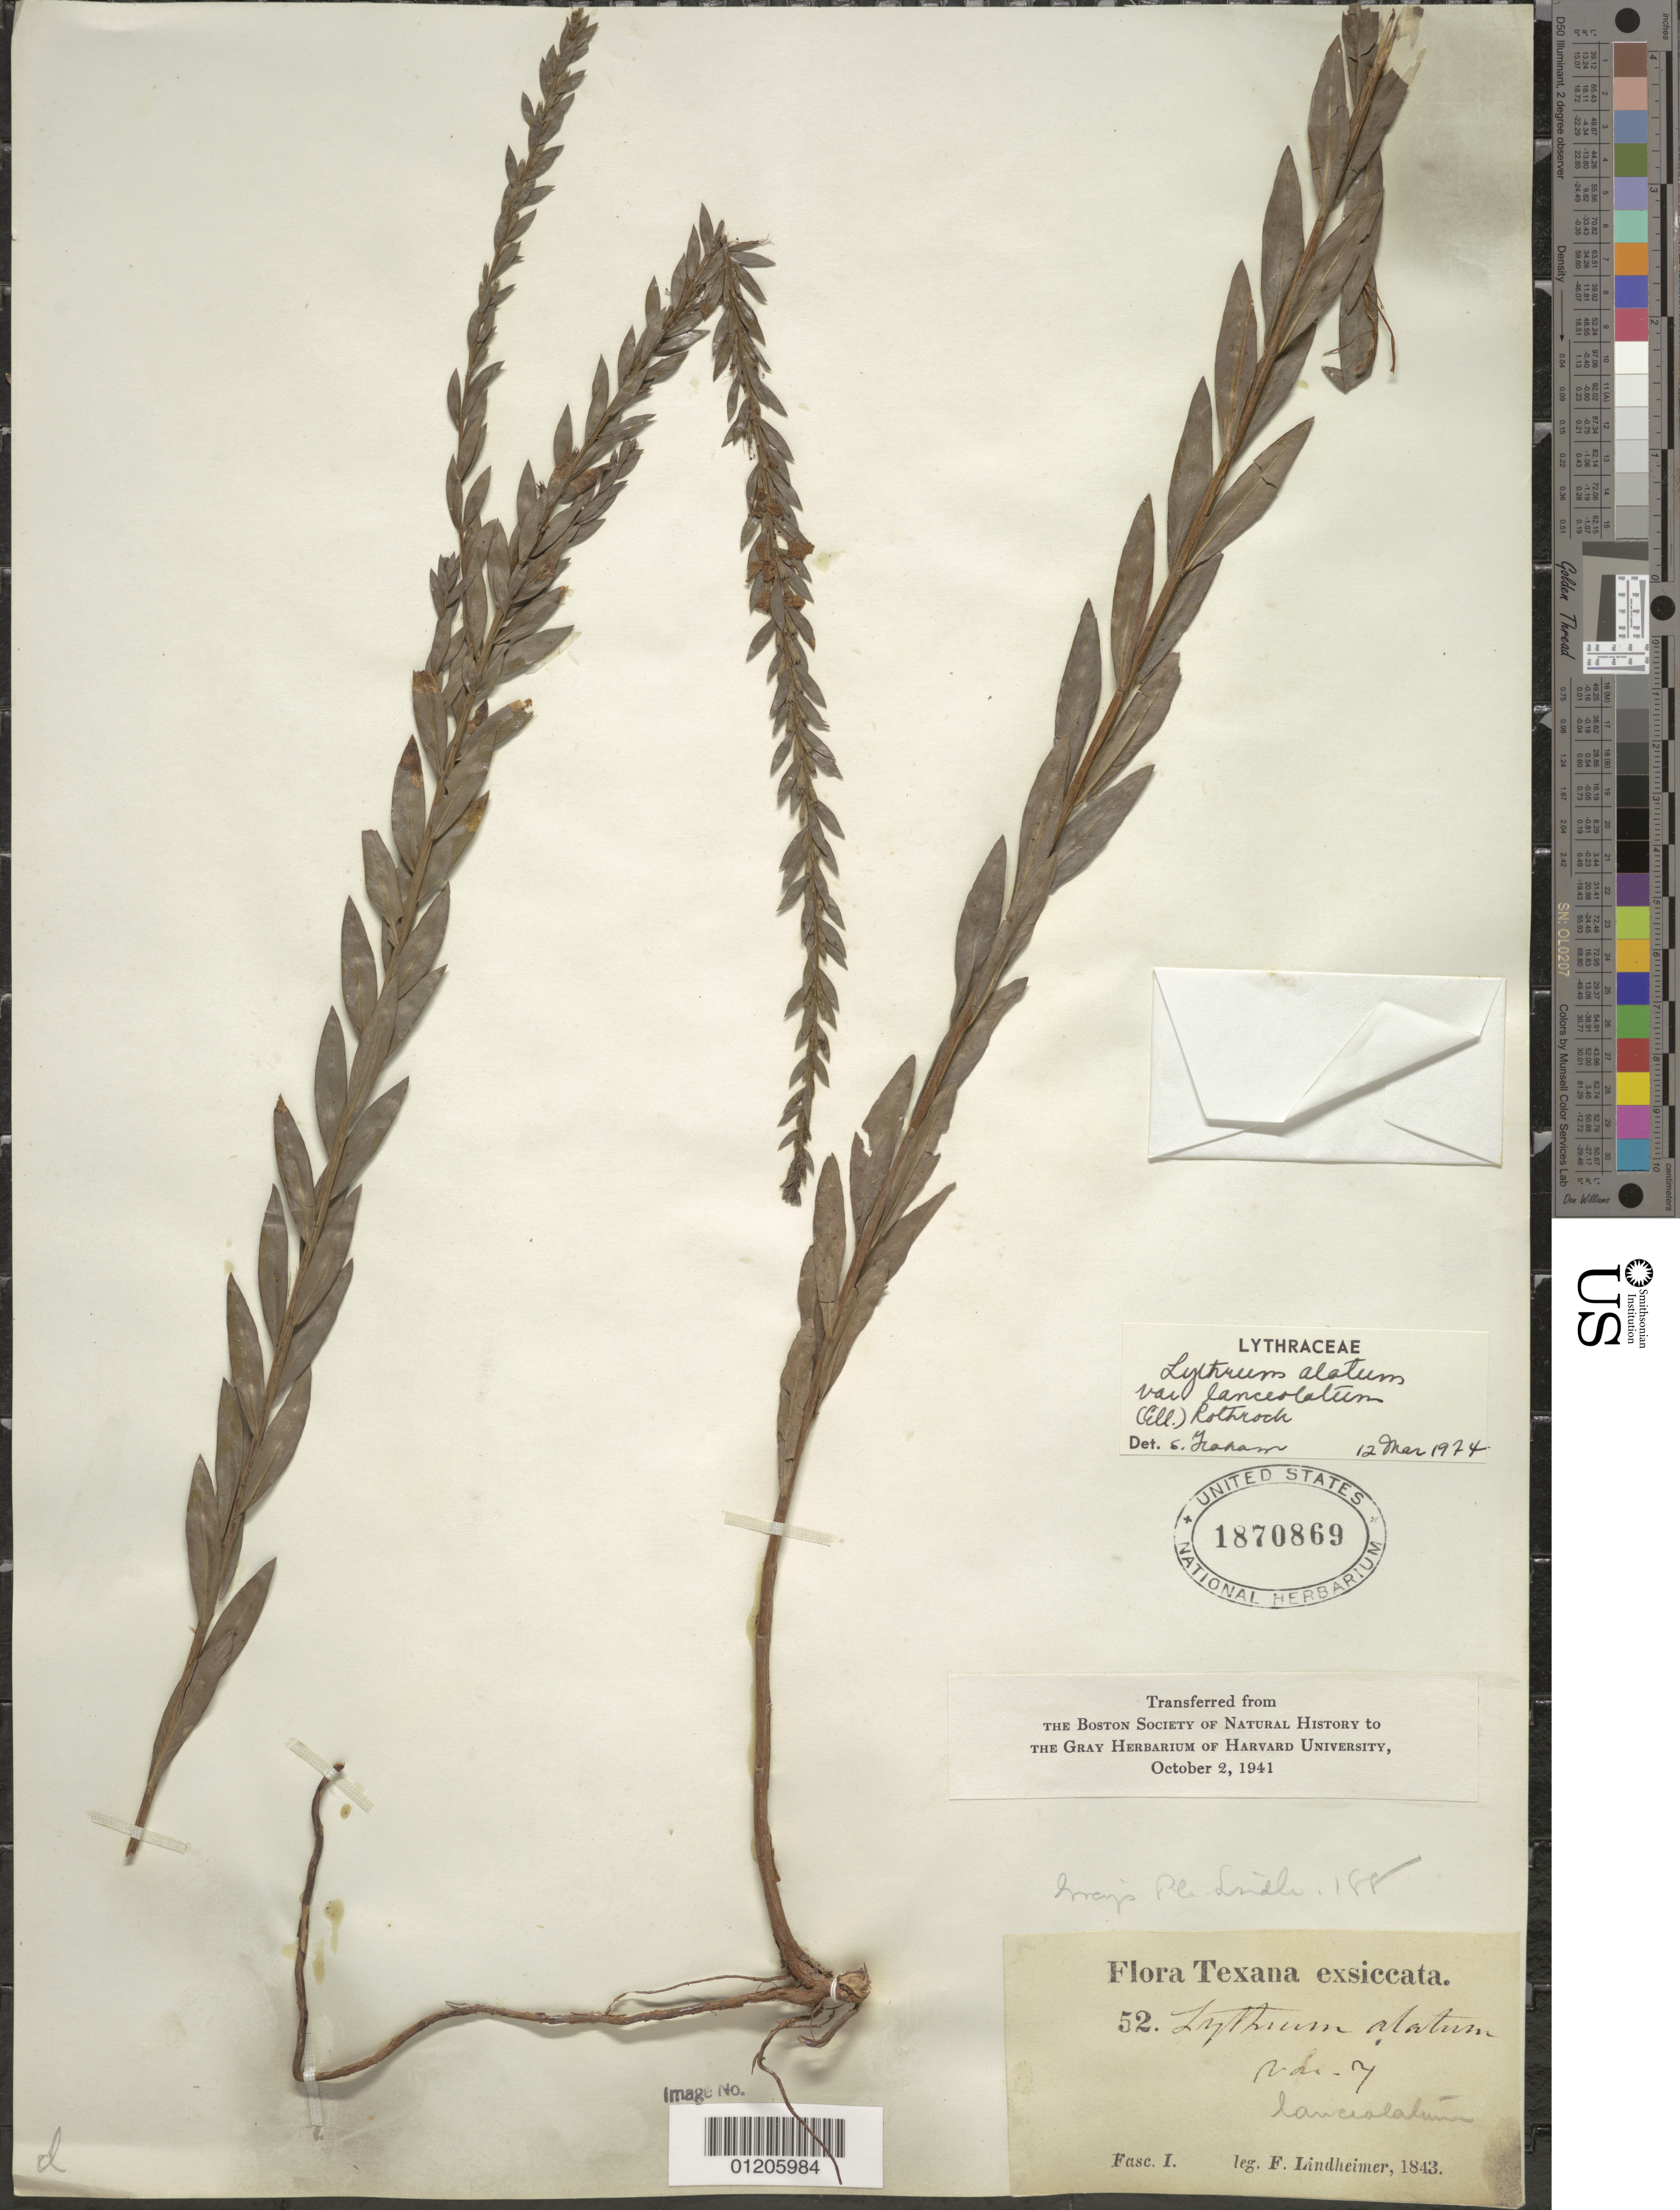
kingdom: Plantae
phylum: Tracheophyta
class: Magnoliopsida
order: Myrtales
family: Lythraceae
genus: Lythrum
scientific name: Lythrum alatum var. lanceolatum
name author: (Elliott) A. Gray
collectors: F. J. Lindheimer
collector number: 52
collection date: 1843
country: United States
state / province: Texas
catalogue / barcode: US 1870869